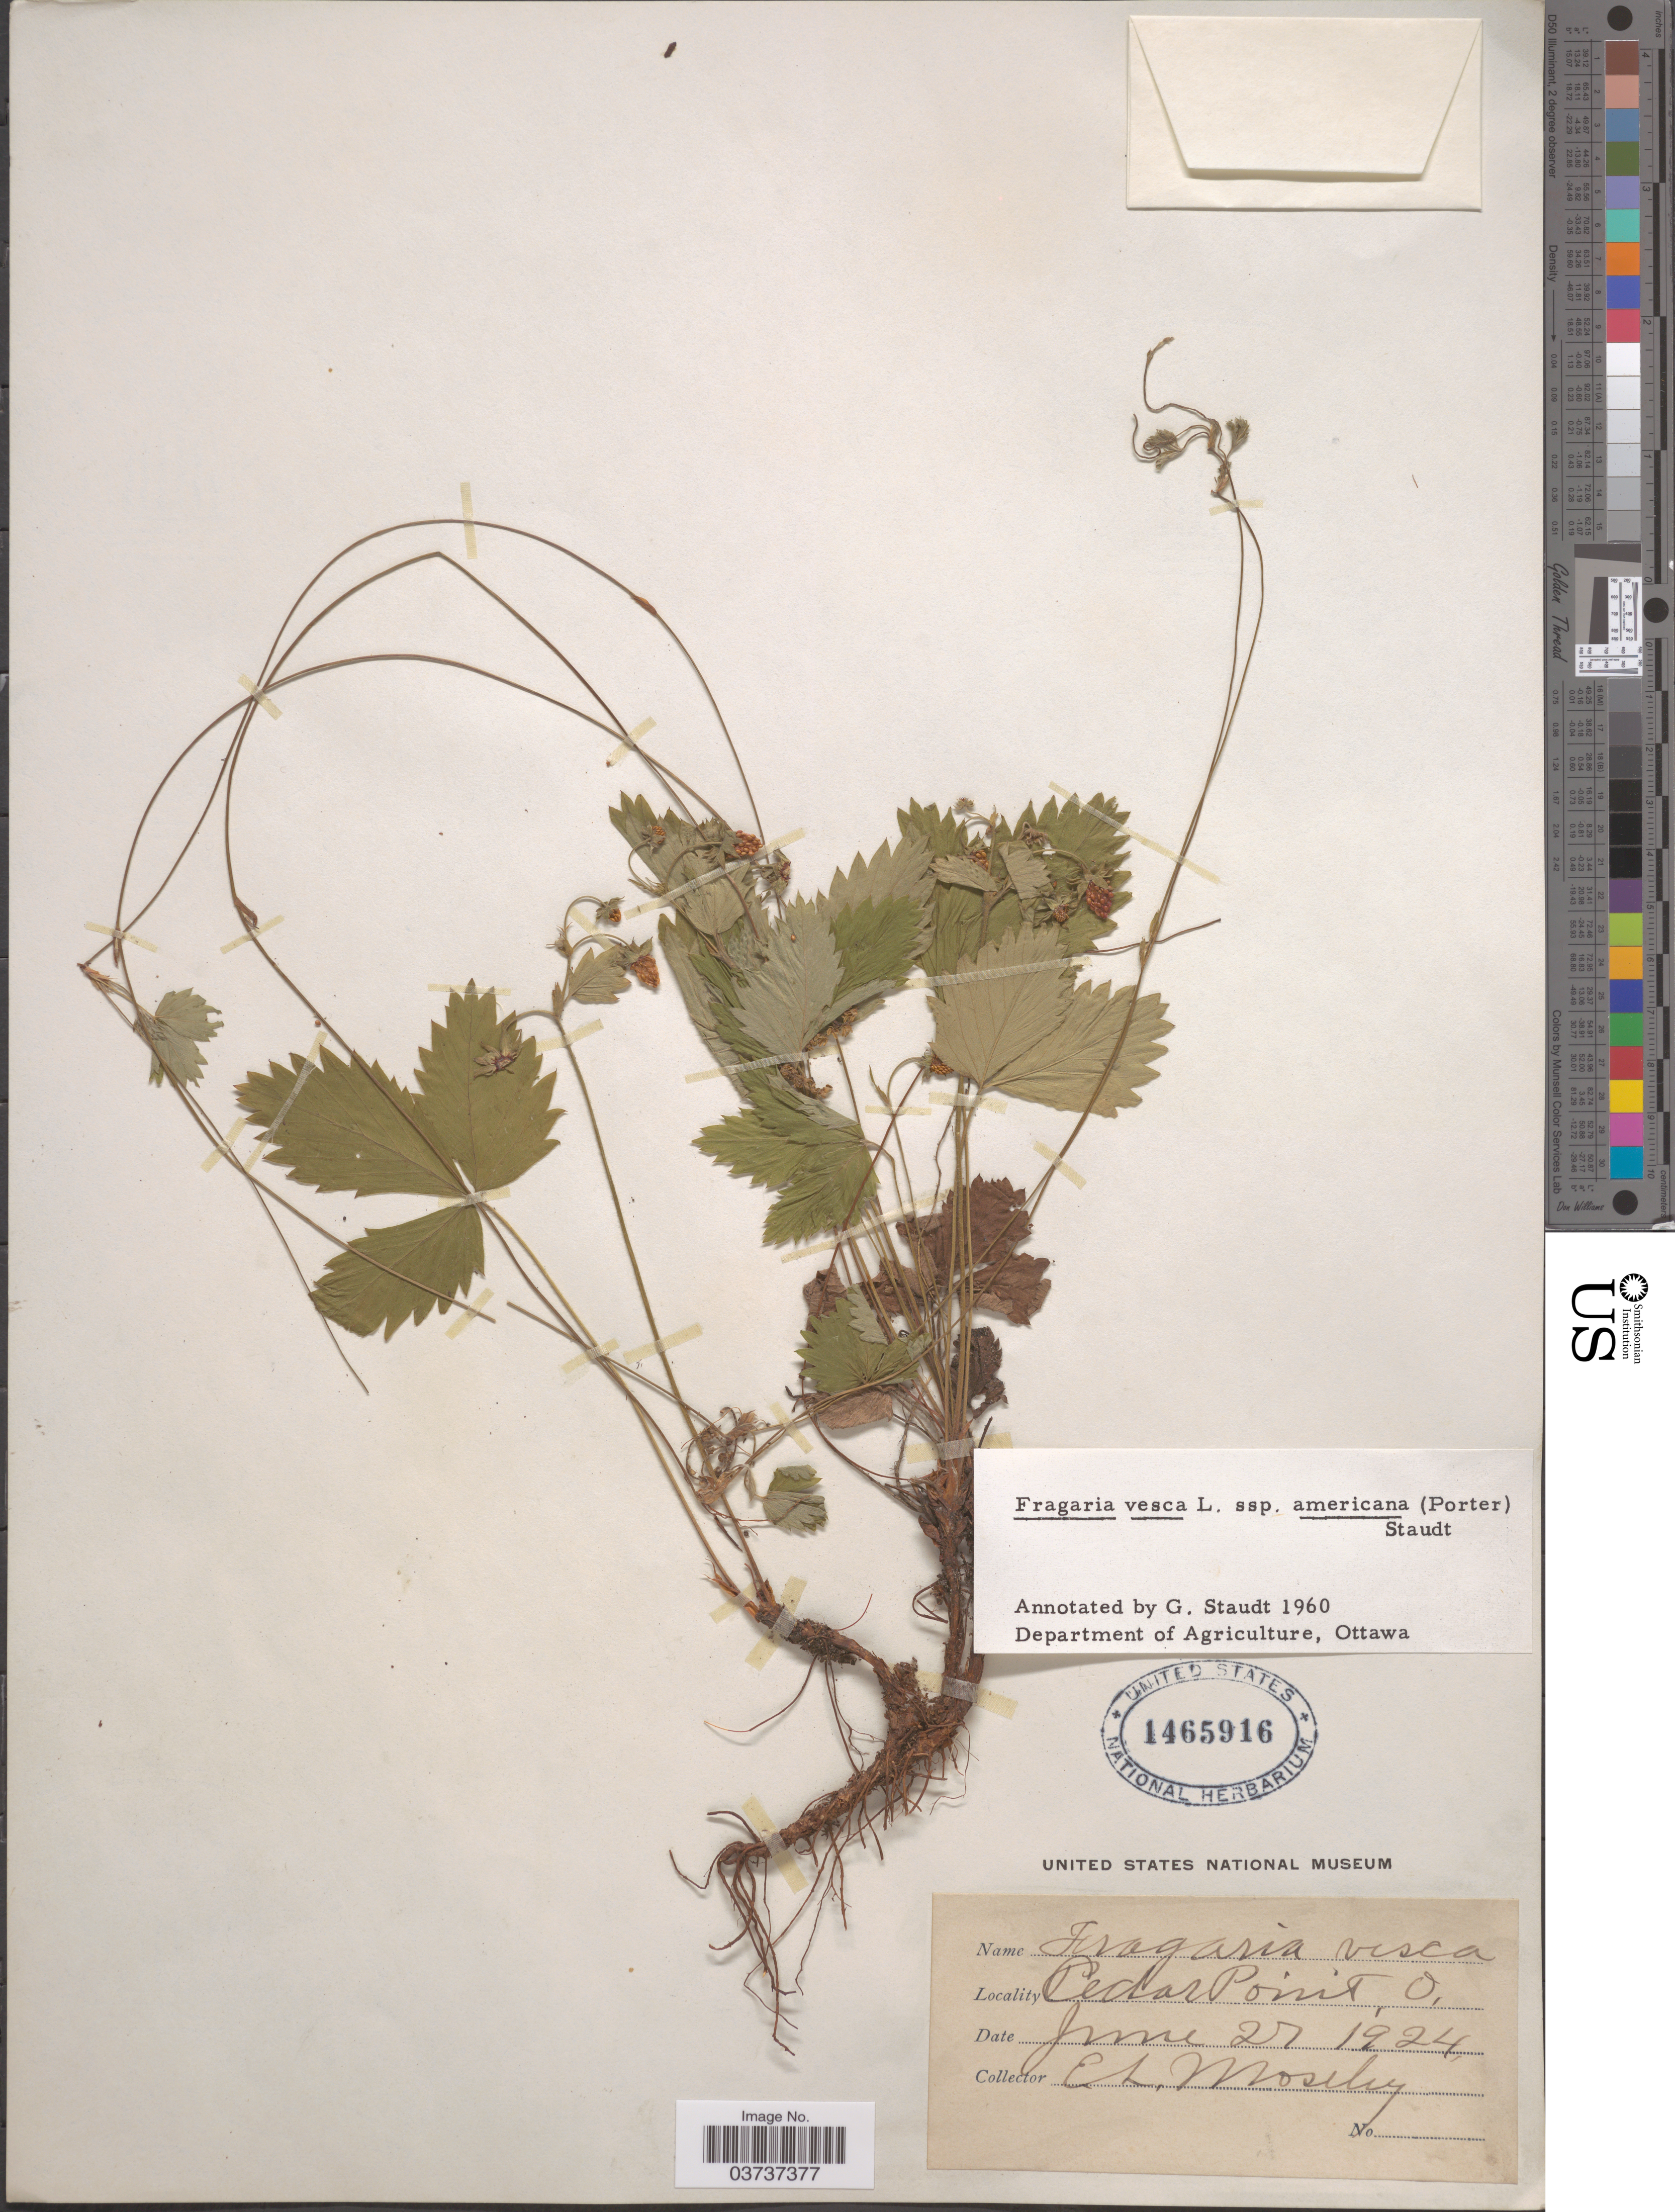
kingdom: Plantae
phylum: Tracheophyta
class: Magnoliopsida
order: Rosales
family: Rosaceae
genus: Fragaria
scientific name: Fragaria vesca subsp. americana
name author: (Porter) Staudt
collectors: E. Moseley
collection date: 1924-06-27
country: United States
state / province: Ohio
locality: Cedar Point.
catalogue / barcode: US 1465916